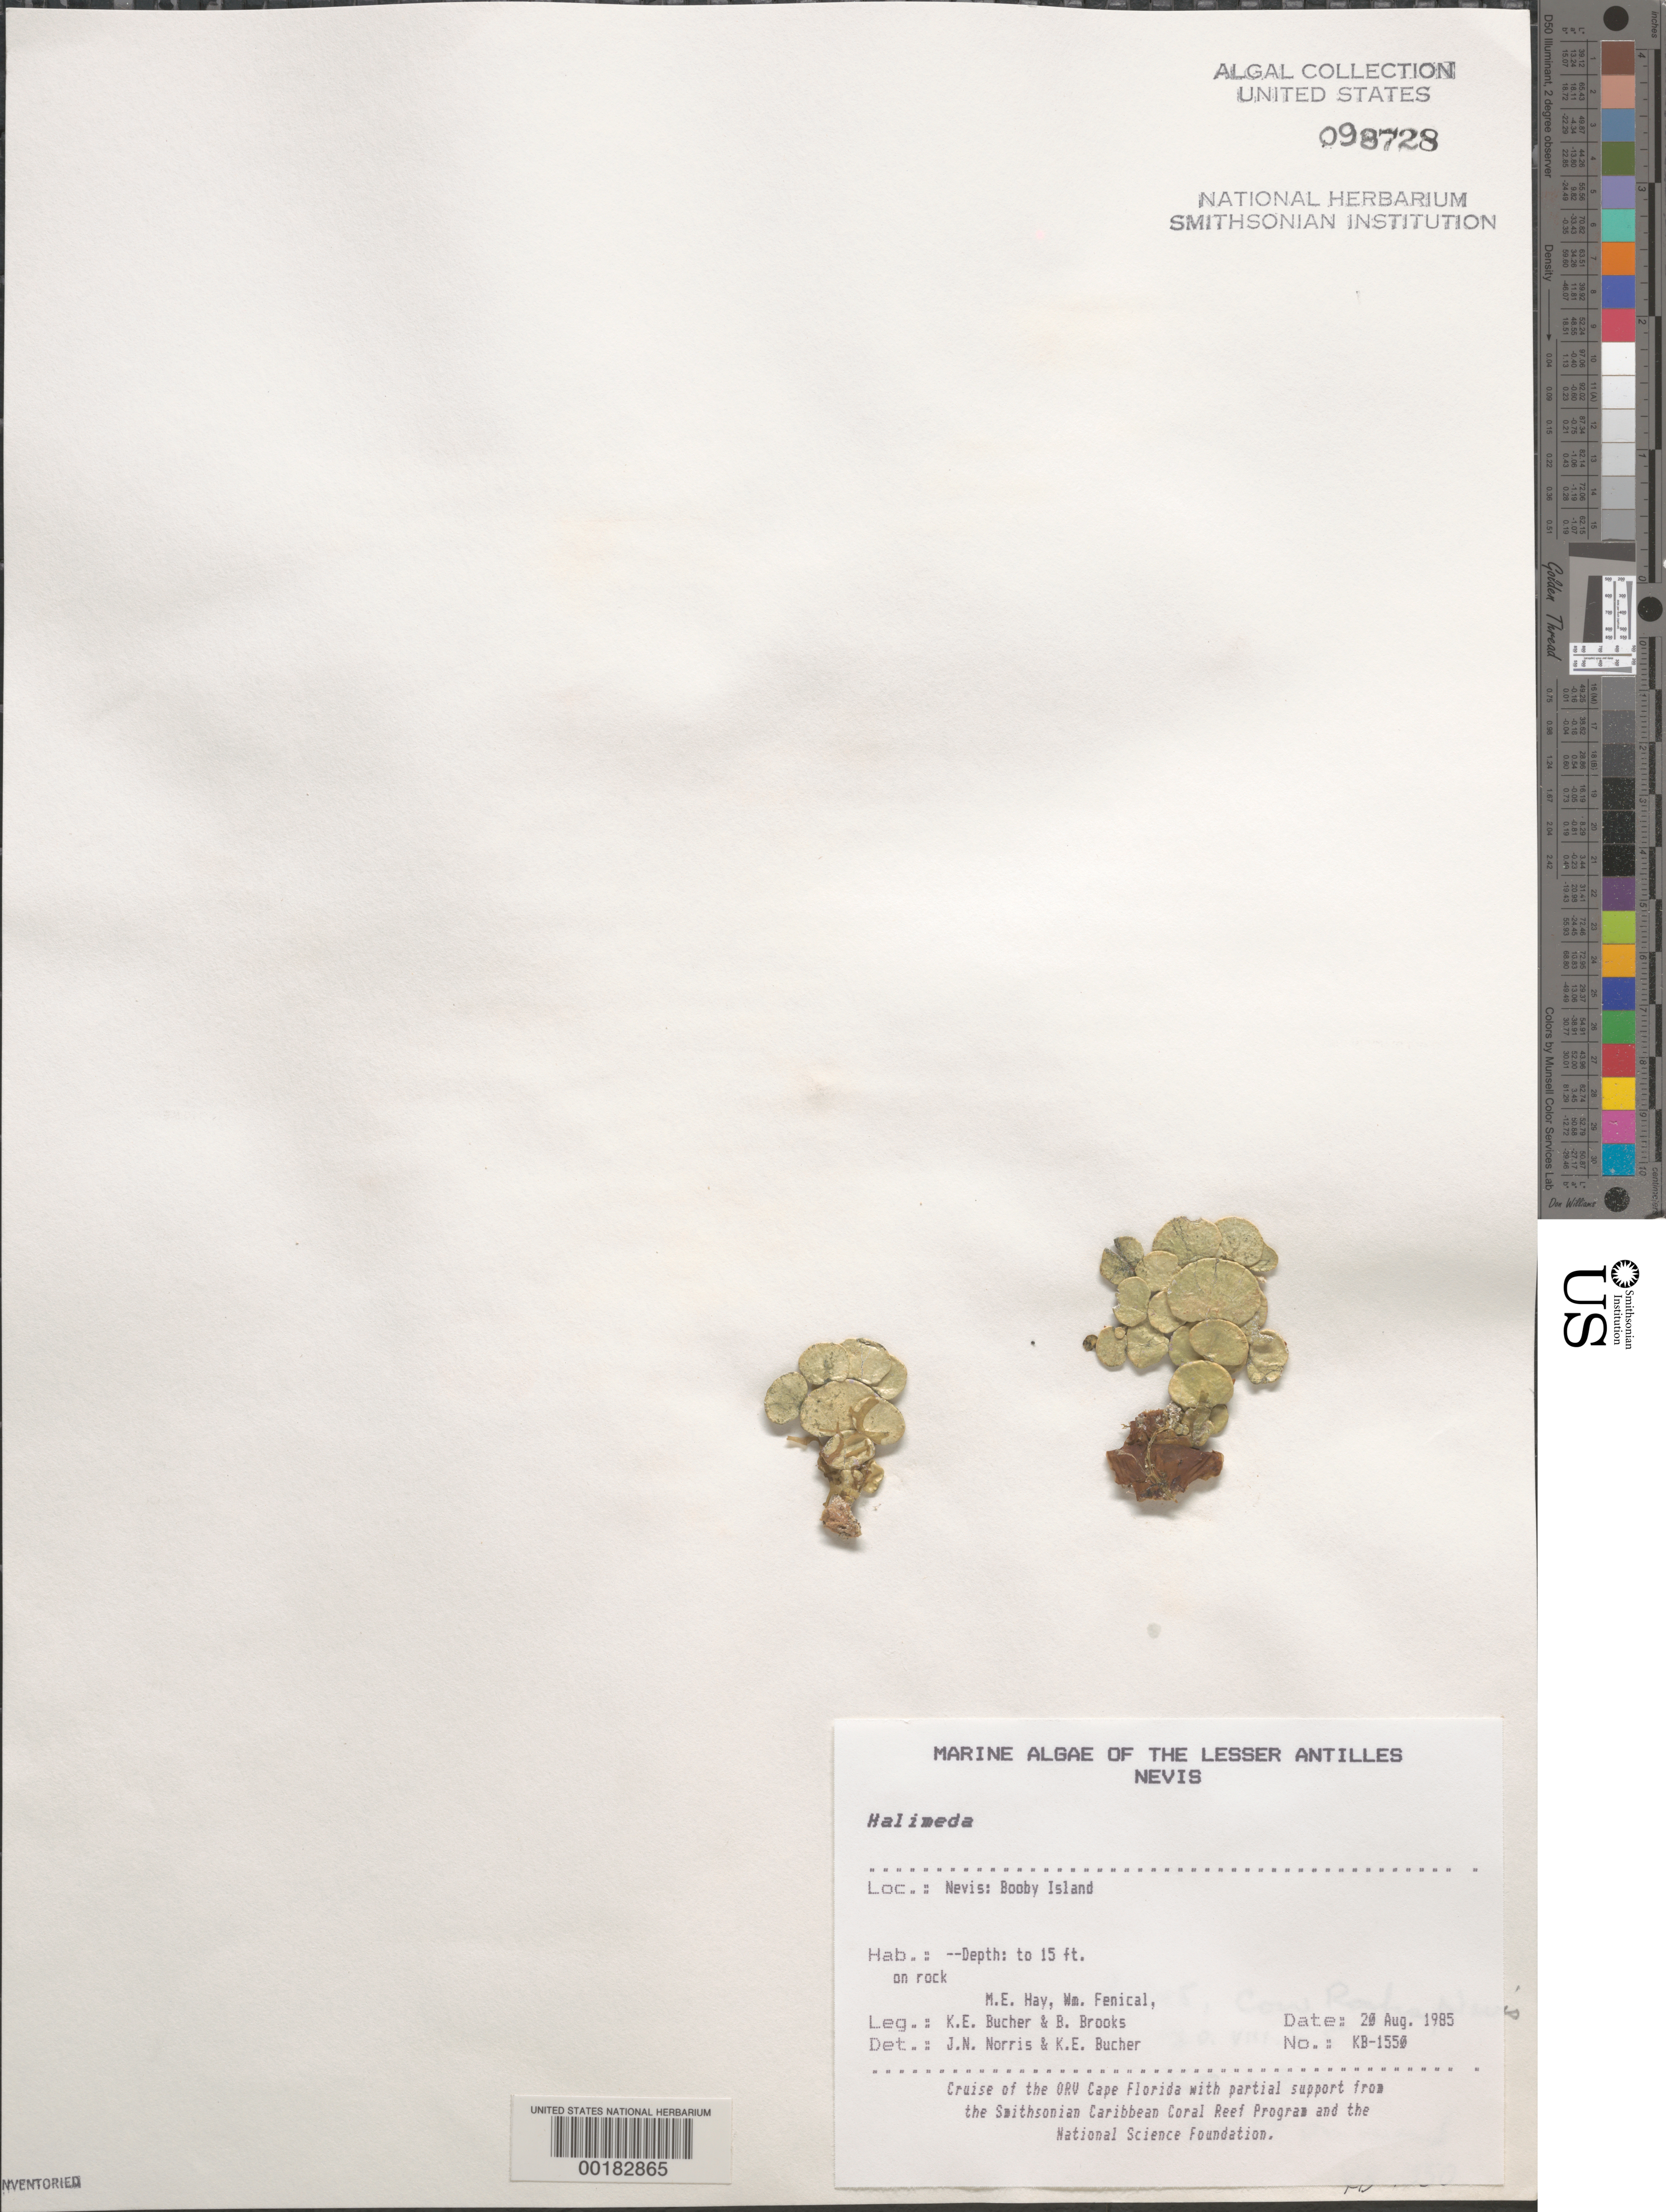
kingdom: Plantae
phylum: Chlorophyta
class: Ulvophyceae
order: Bryopsidales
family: Halimedaceae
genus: Halimeda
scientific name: Halimeda sp.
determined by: Norris, J. N.; Bucher, K. E.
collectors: K. E. Bucher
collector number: Kb-1550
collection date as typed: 20 Aug 1985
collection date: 1985-08-20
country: St. Christopher-Nevis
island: Nevis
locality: Booby Island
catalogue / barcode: US 98728